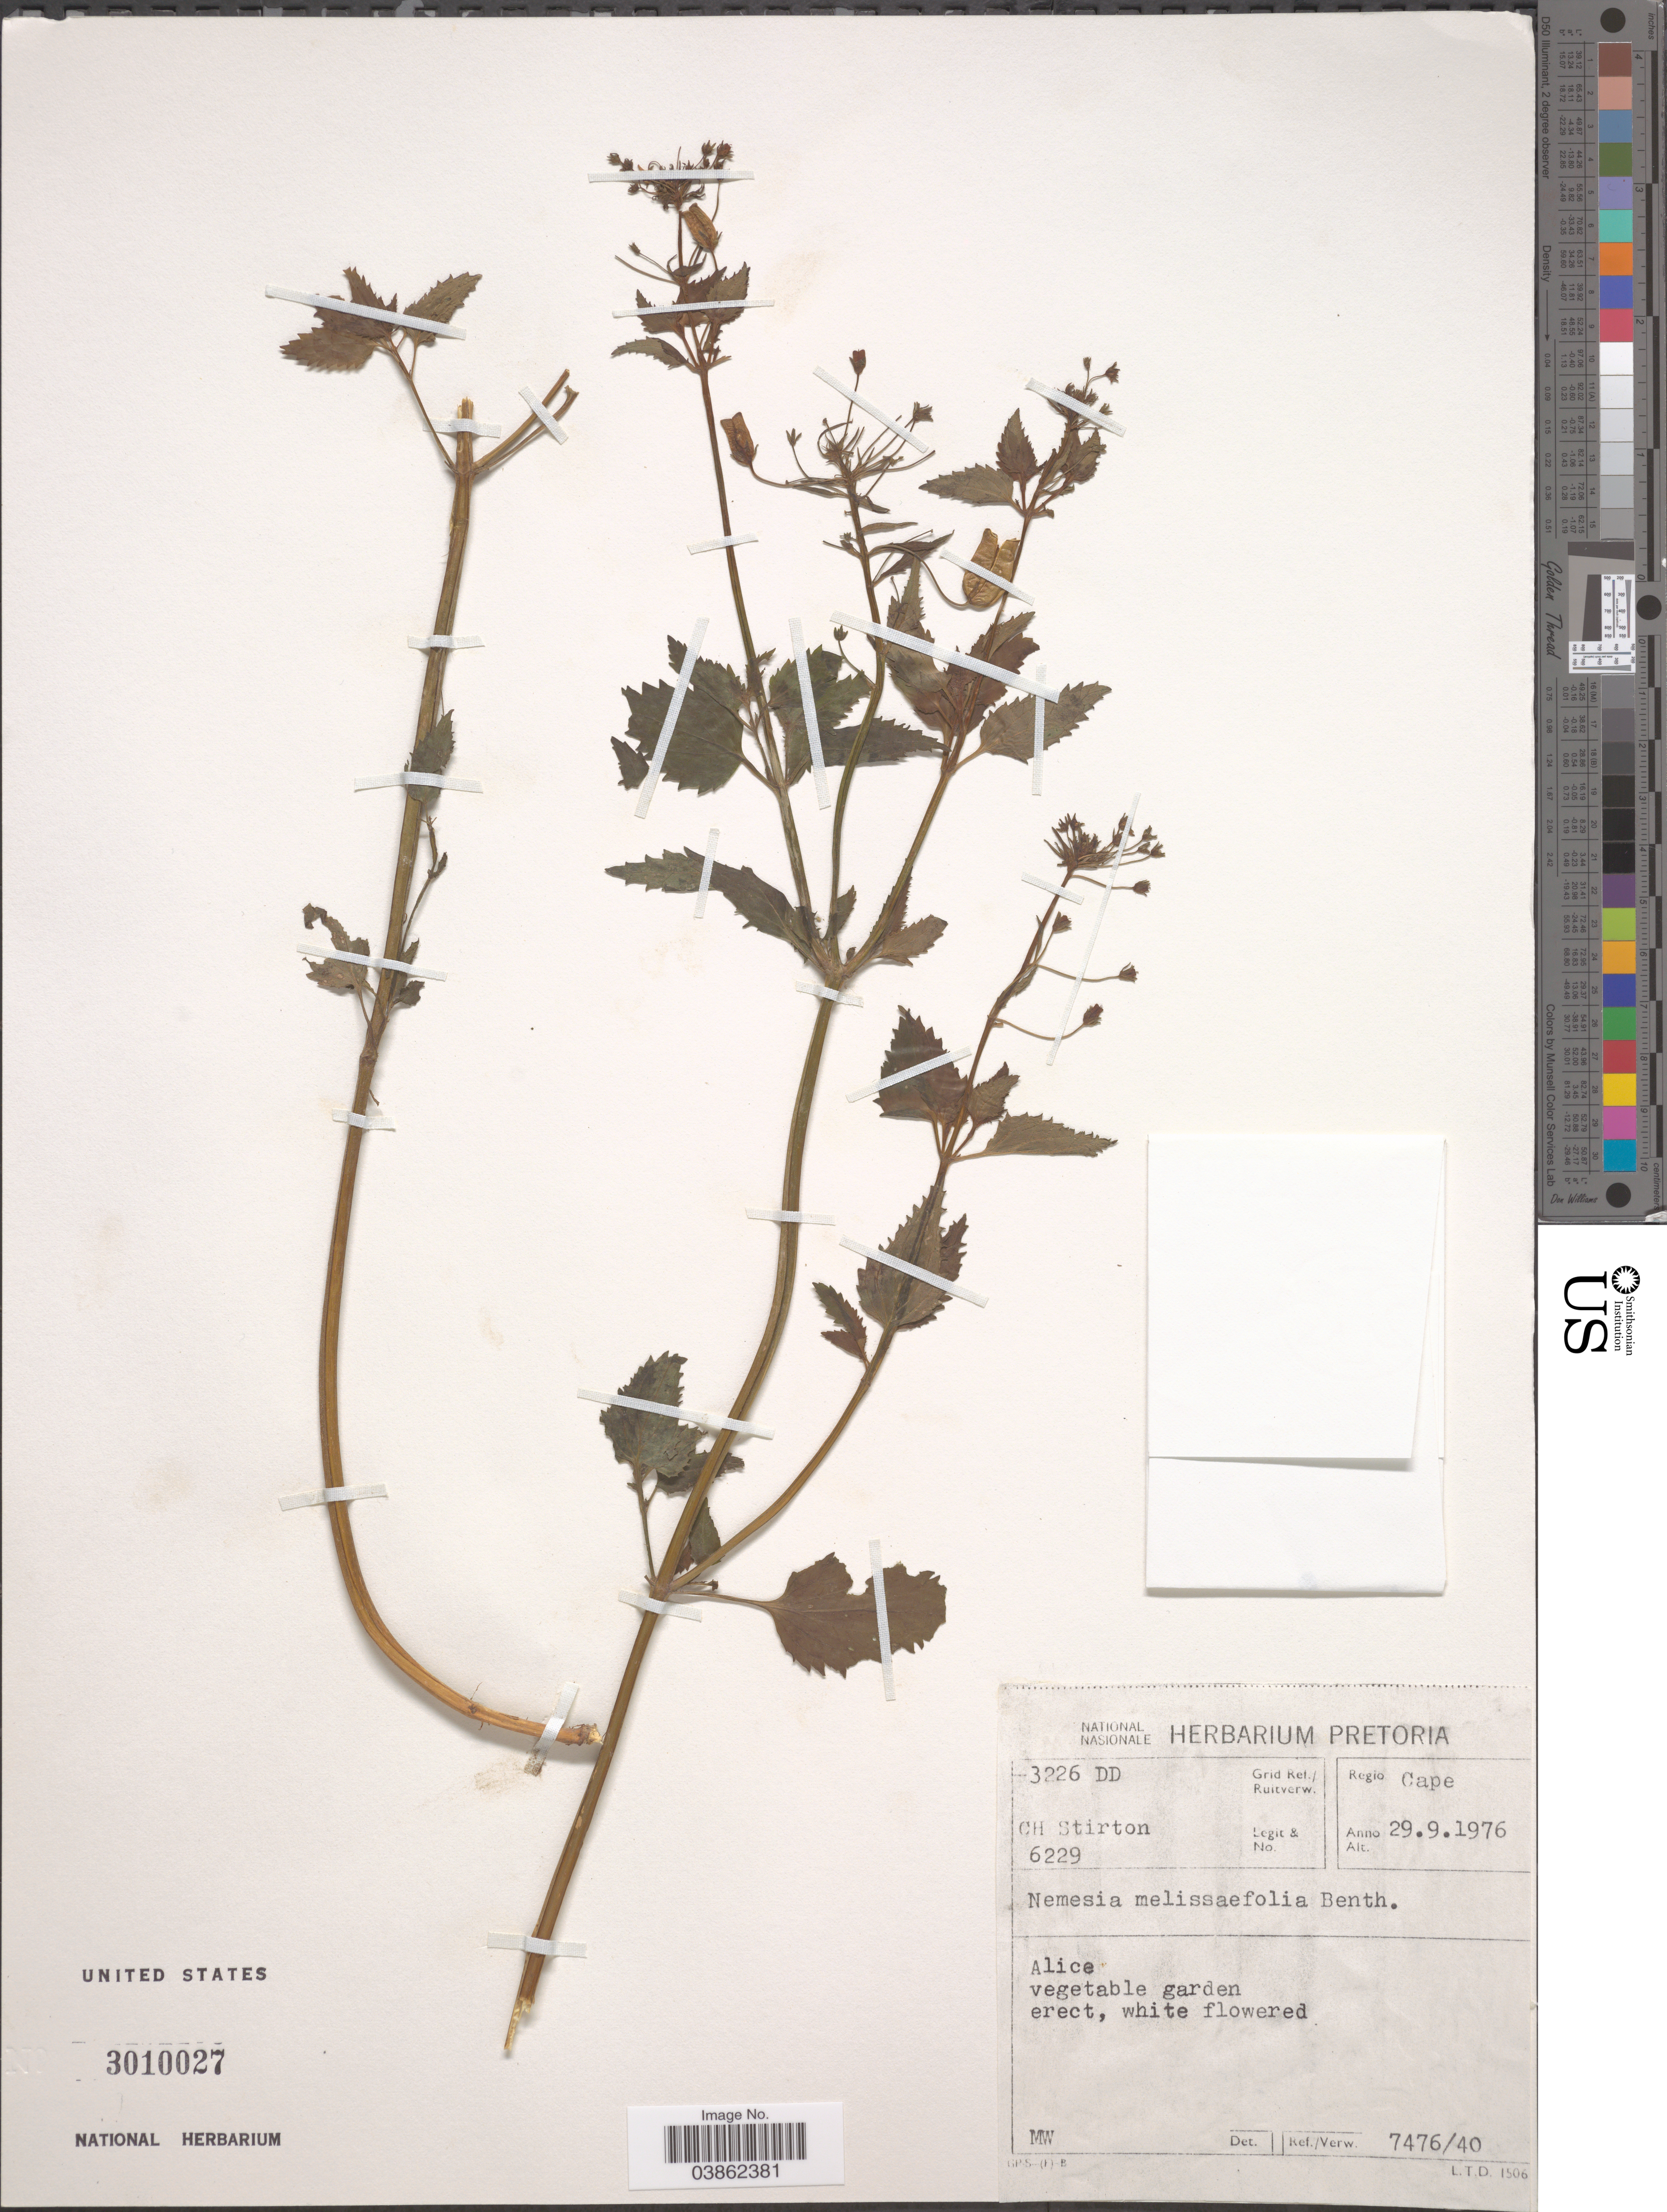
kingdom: Plantae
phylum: Tracheophyta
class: Magnoliopsida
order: Lamiales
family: Scrophulariaceae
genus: Nemesia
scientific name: Nemesia melissifolia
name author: Benth.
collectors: C. H. Stirton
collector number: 6229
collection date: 1976-09-29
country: South Africa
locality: Grid Ref./ Ruitverw. 3226 DD. Regio Cape. Alice vegetable garden.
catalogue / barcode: US 3010027